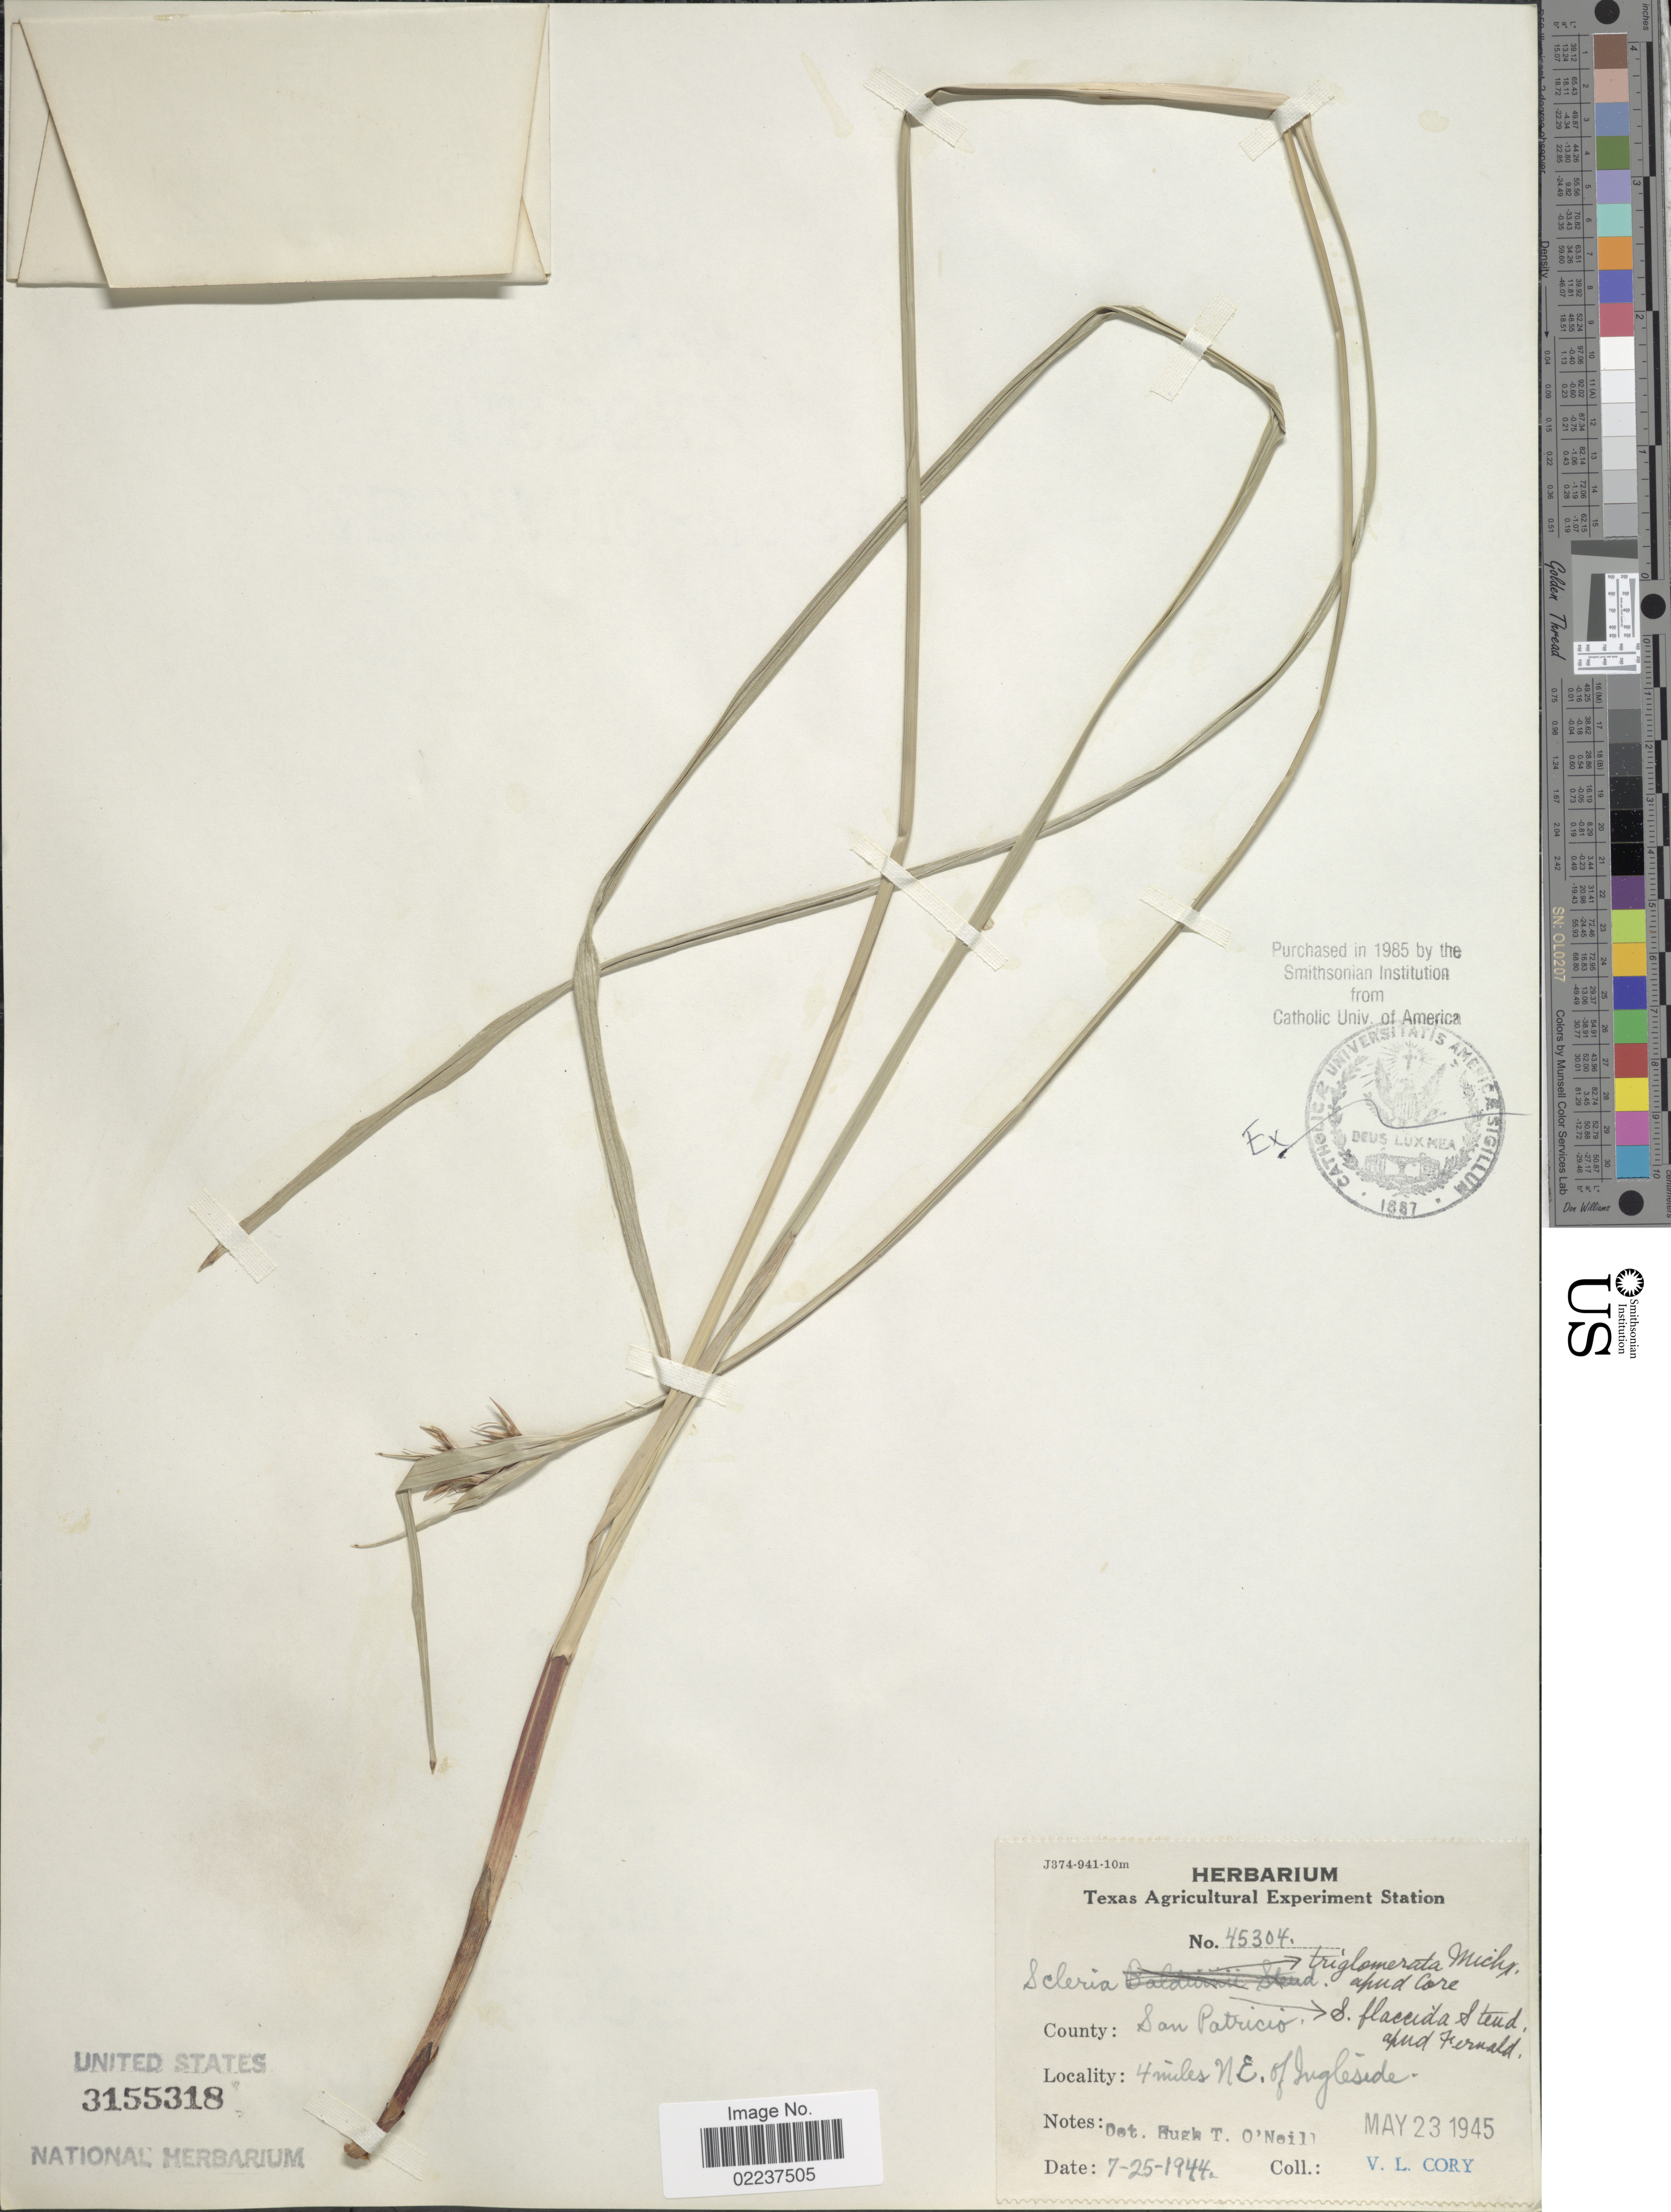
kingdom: Plantae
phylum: Tracheophyta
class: Liliopsida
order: Poales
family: Cyperaceae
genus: Scleria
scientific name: Scleria triglomerata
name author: Michx.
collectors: V. Cory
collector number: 45304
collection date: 1944-07-25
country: United States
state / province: Texas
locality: County: San Patricio, 4 miles NE of Ingleside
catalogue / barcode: US 3155318